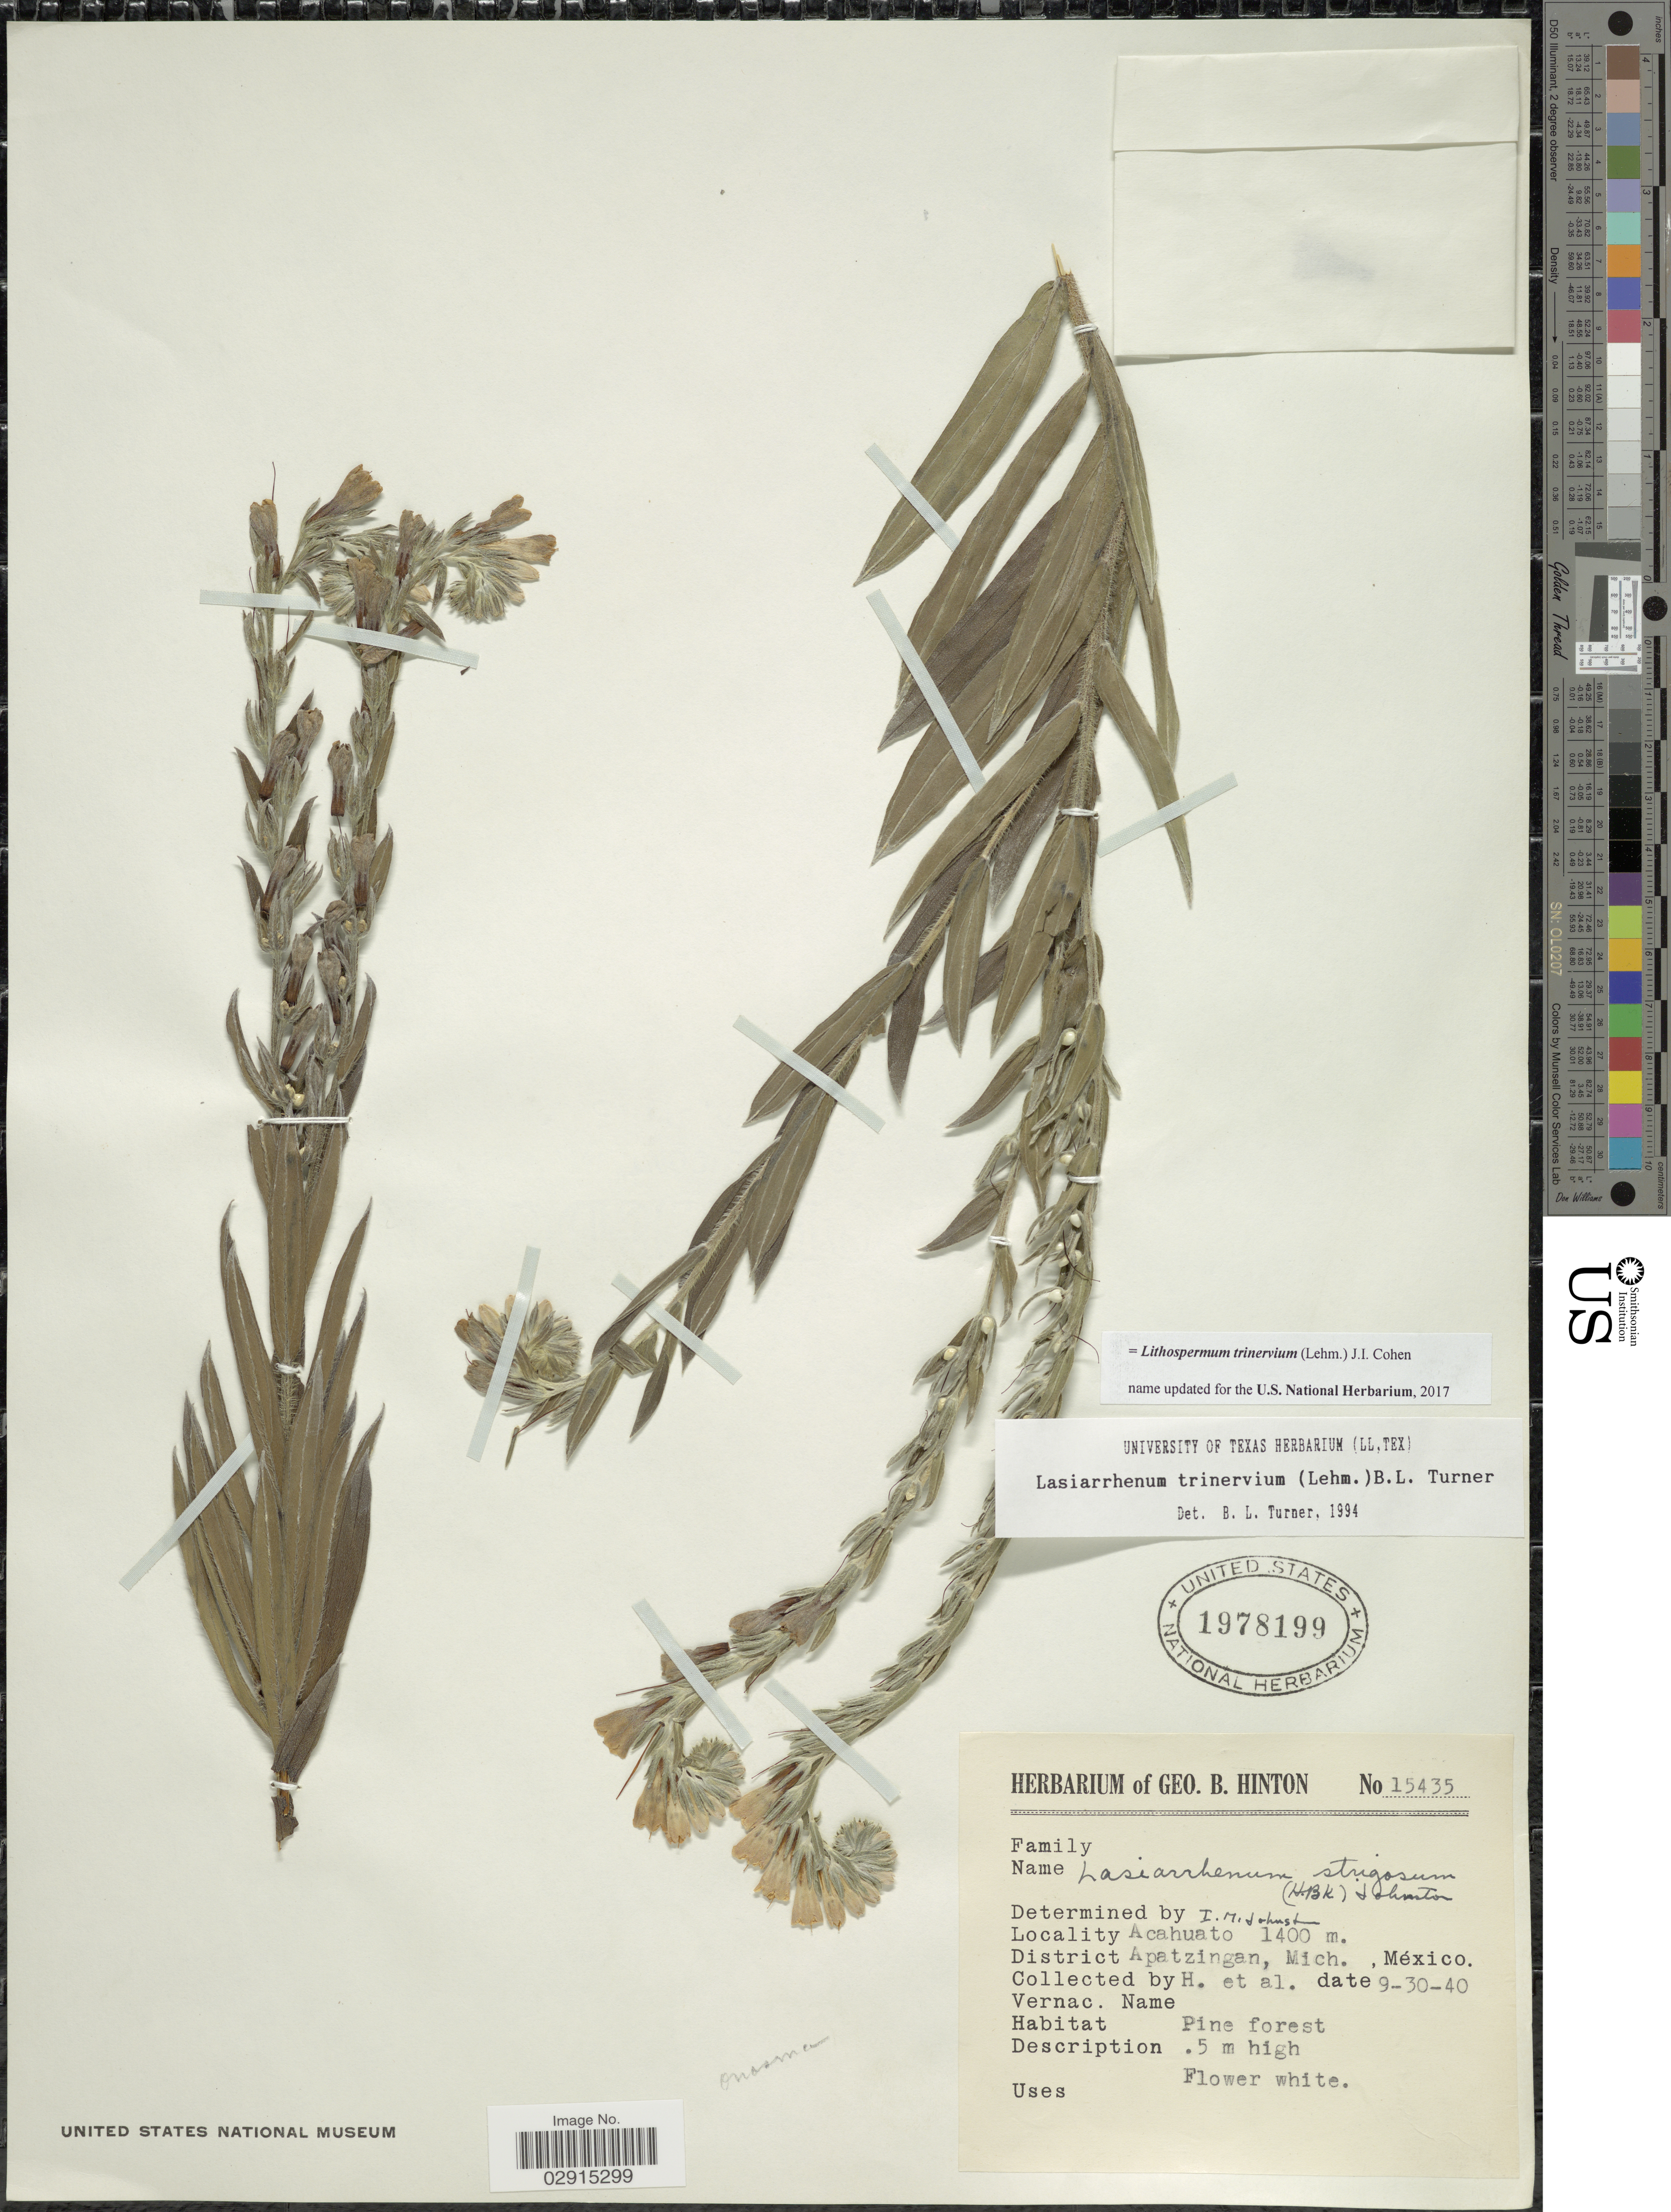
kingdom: Plantae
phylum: Tracheophyta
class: Magnoliopsida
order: Boraginales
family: Boraginaceae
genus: Lithospermum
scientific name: Lithospermum trinervium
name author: (Lehm.) J.I. Cohen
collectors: G. B. Hinton & et al.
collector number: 15435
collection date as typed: Transcribed d/m/y: 30/9/40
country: Mexico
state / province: Michoacán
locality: Acahuato. District Apatzingan.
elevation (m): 1400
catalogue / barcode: US 1978199